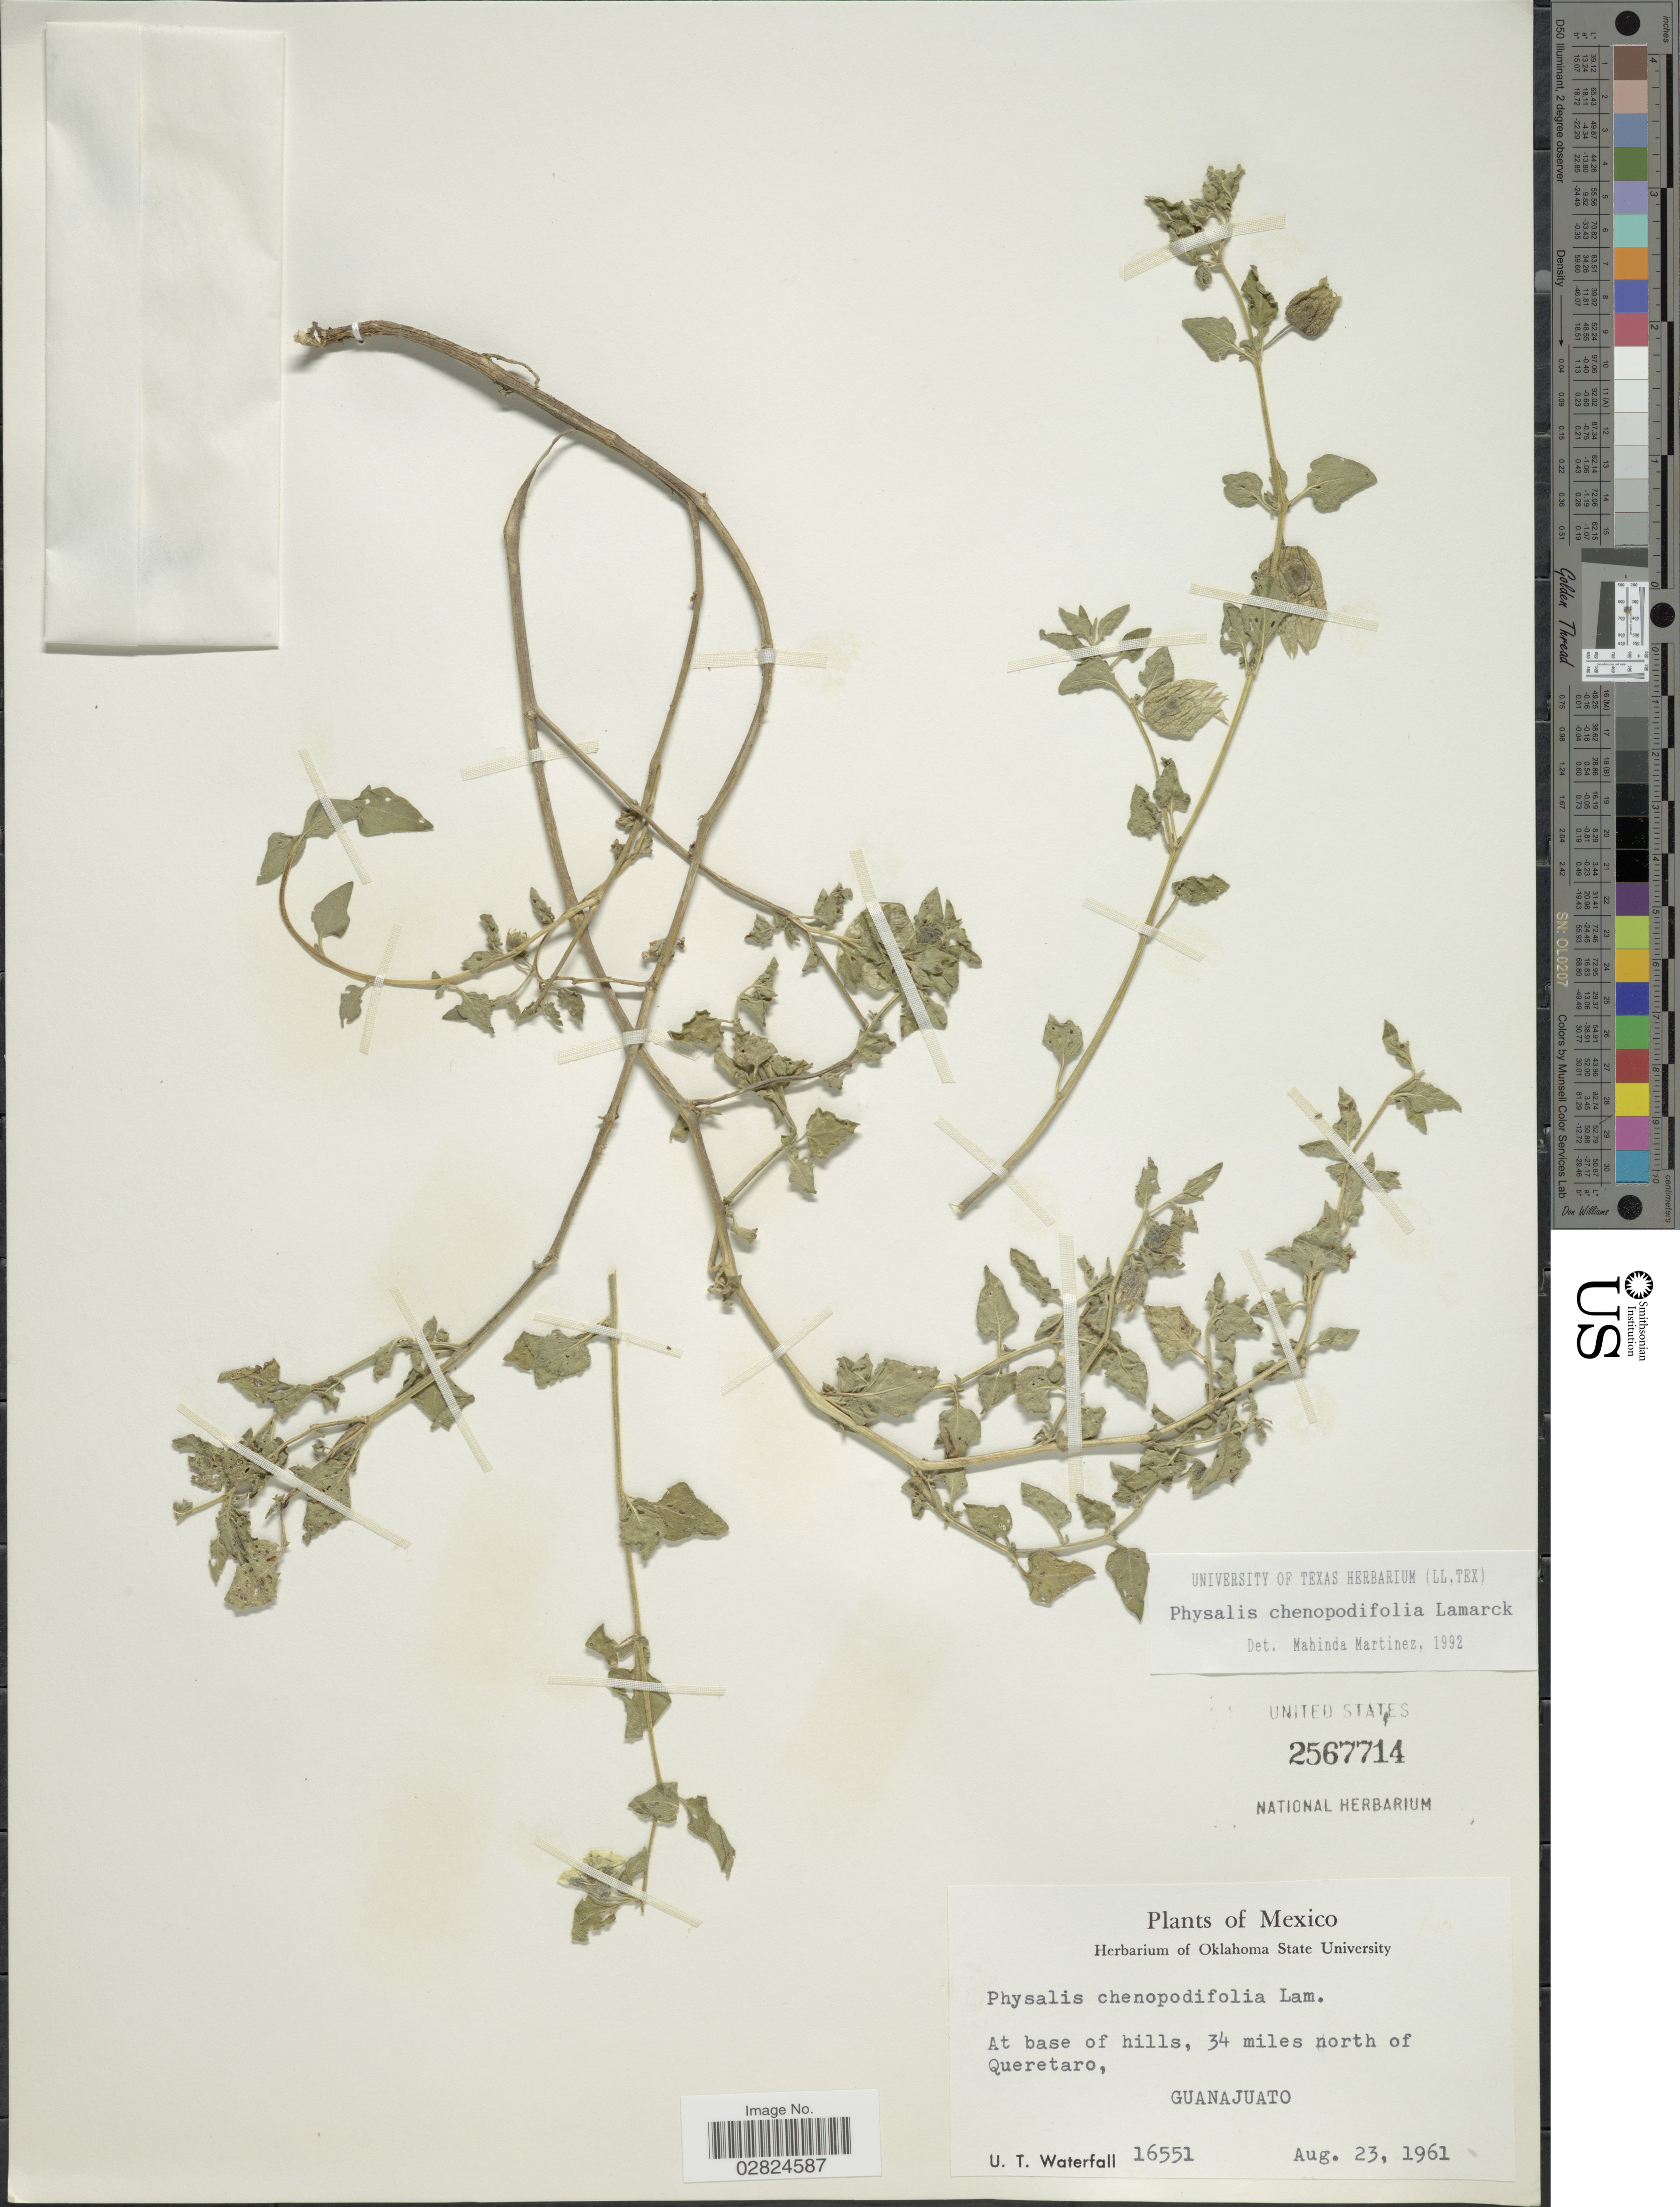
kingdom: Plantae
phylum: Tracheophyta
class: Magnoliopsida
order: Solanales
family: Solanaceae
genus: Physalis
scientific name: Physalis chenopodifolia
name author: Lam.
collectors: U. T. Waterfall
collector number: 16551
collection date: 1961-08-23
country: Mexico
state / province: Guanajuato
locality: At base of hills, 34 miles north of Queretaro.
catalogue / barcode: US 2567714